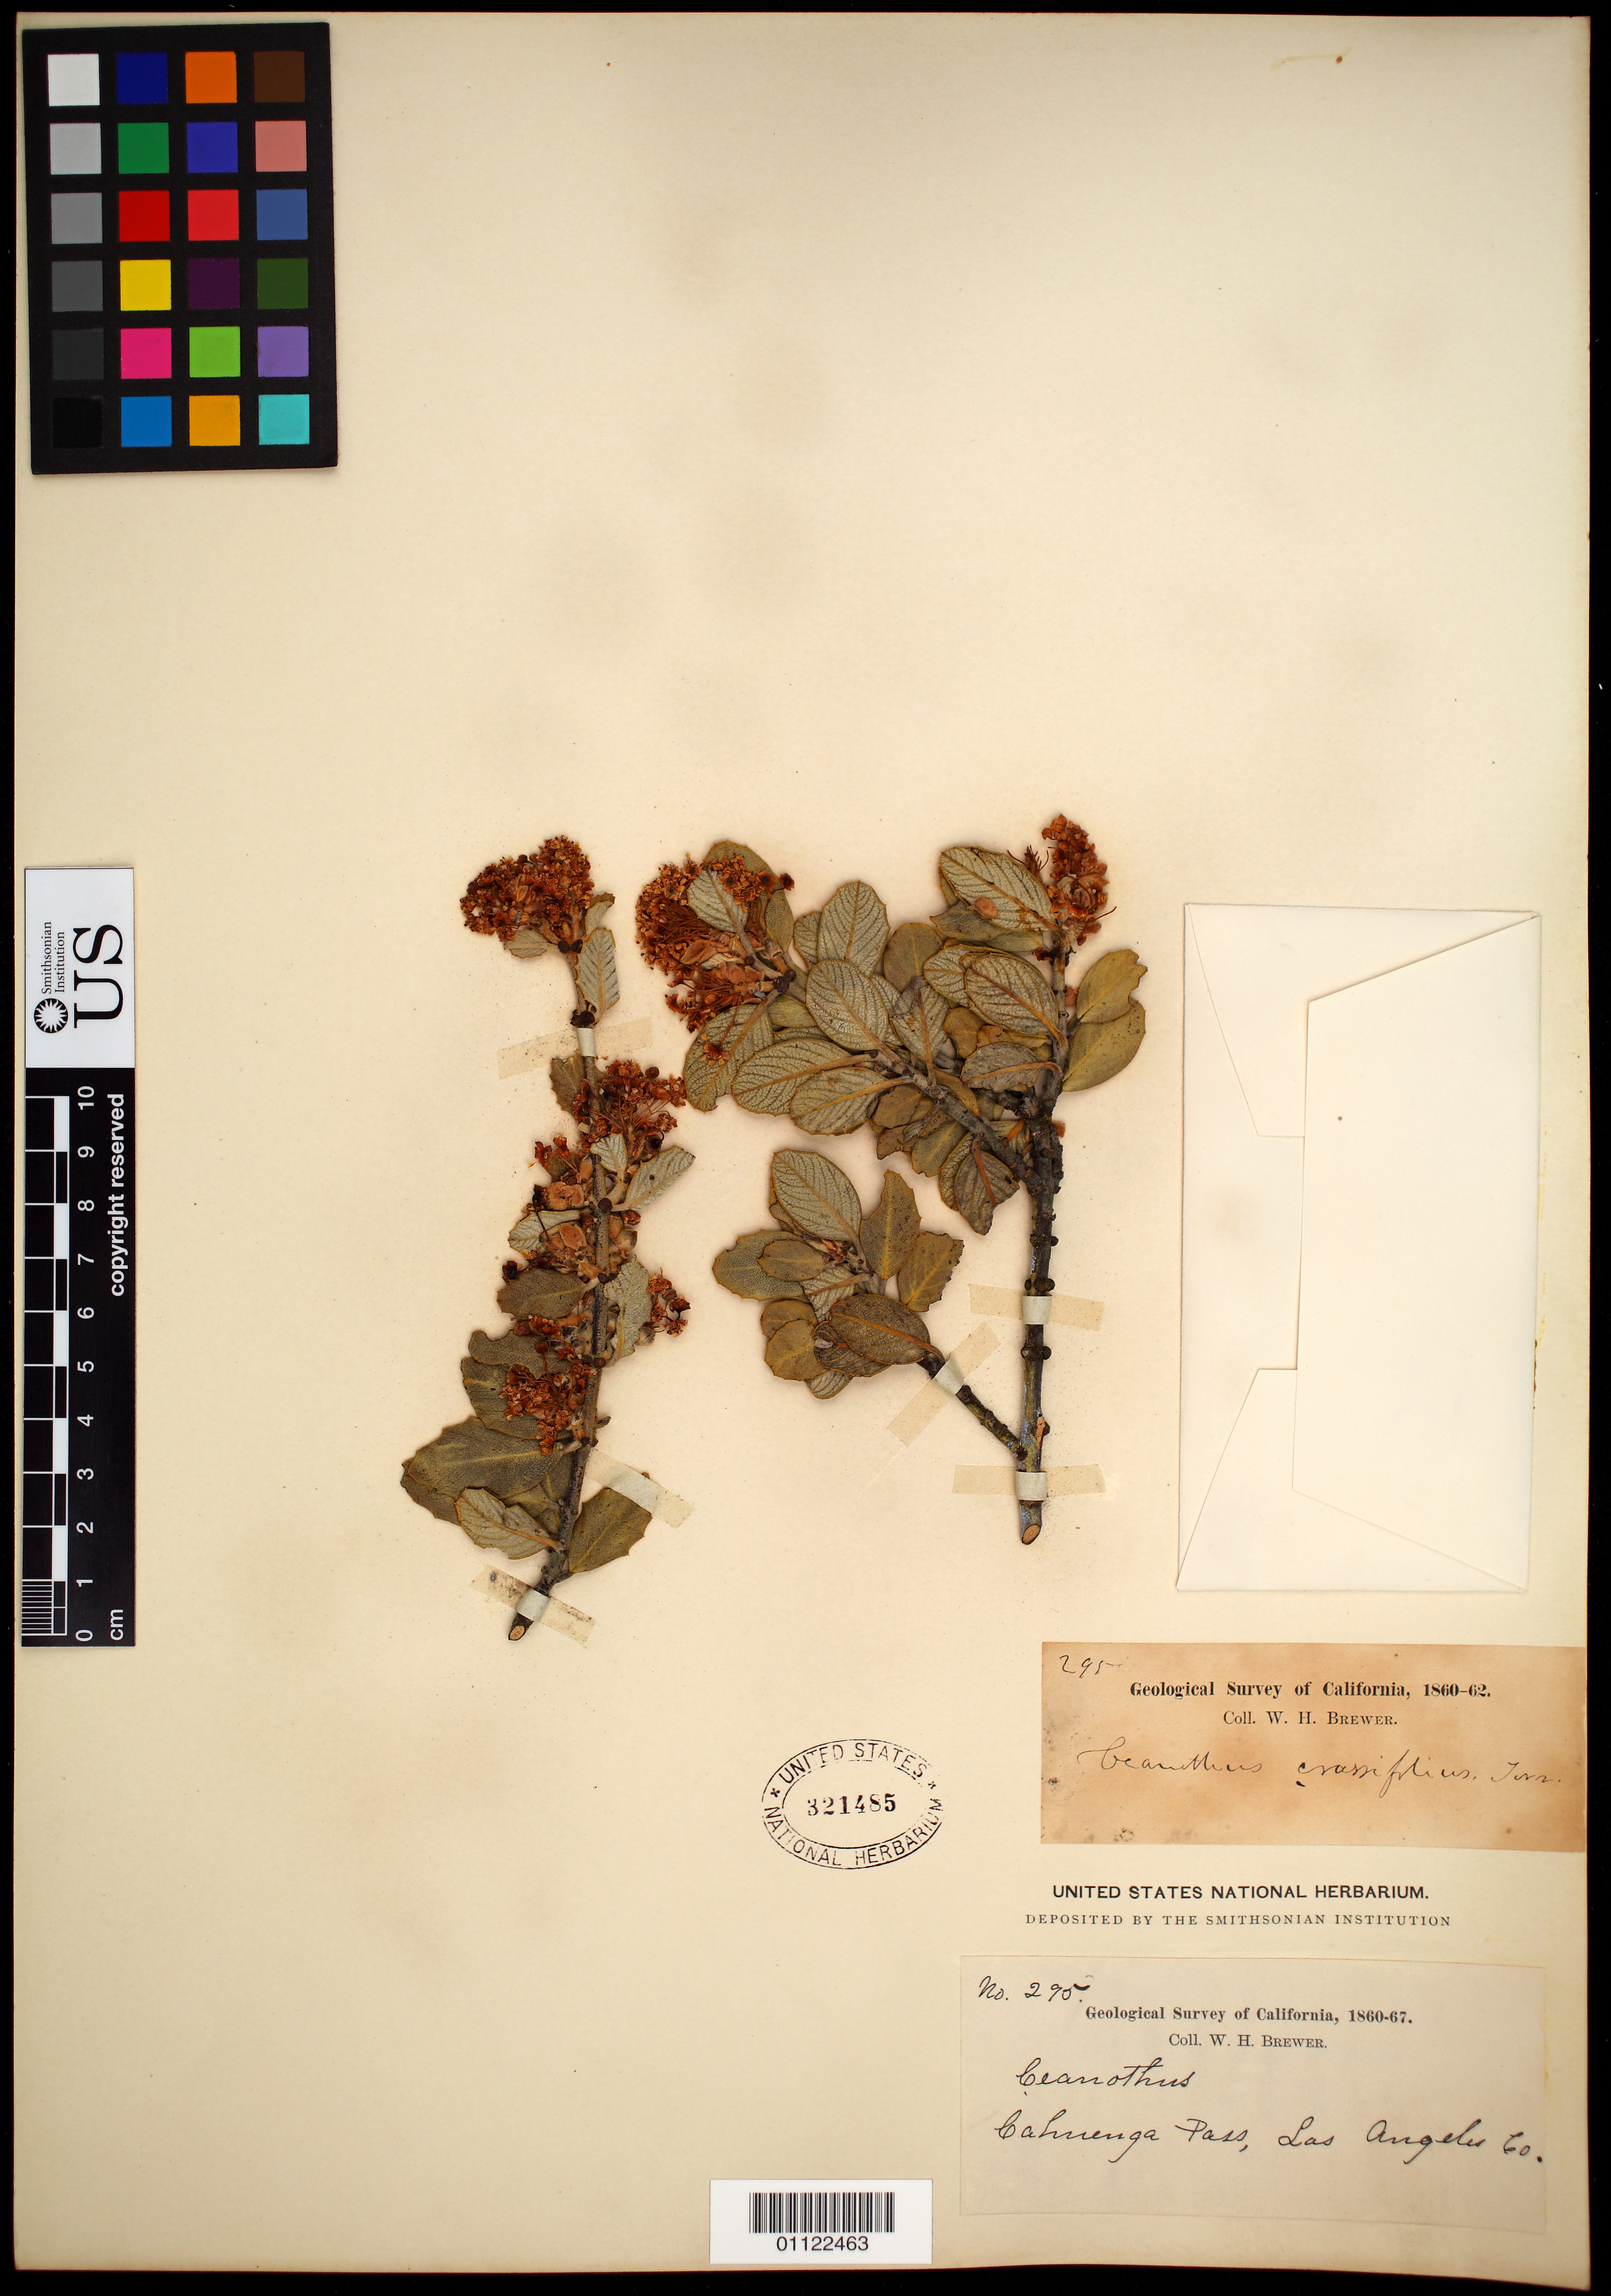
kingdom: Plantae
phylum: Tracheophyta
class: Magnoliopsida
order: Rosales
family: Rhamnaceae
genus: Ceanothus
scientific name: Ceanothus crassifolius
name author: Torr.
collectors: W. H. Brewer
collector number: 295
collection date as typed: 1860 to -- --- 1867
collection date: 1860/1867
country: United States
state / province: California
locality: Cahuenga Pass.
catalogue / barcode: US 321485